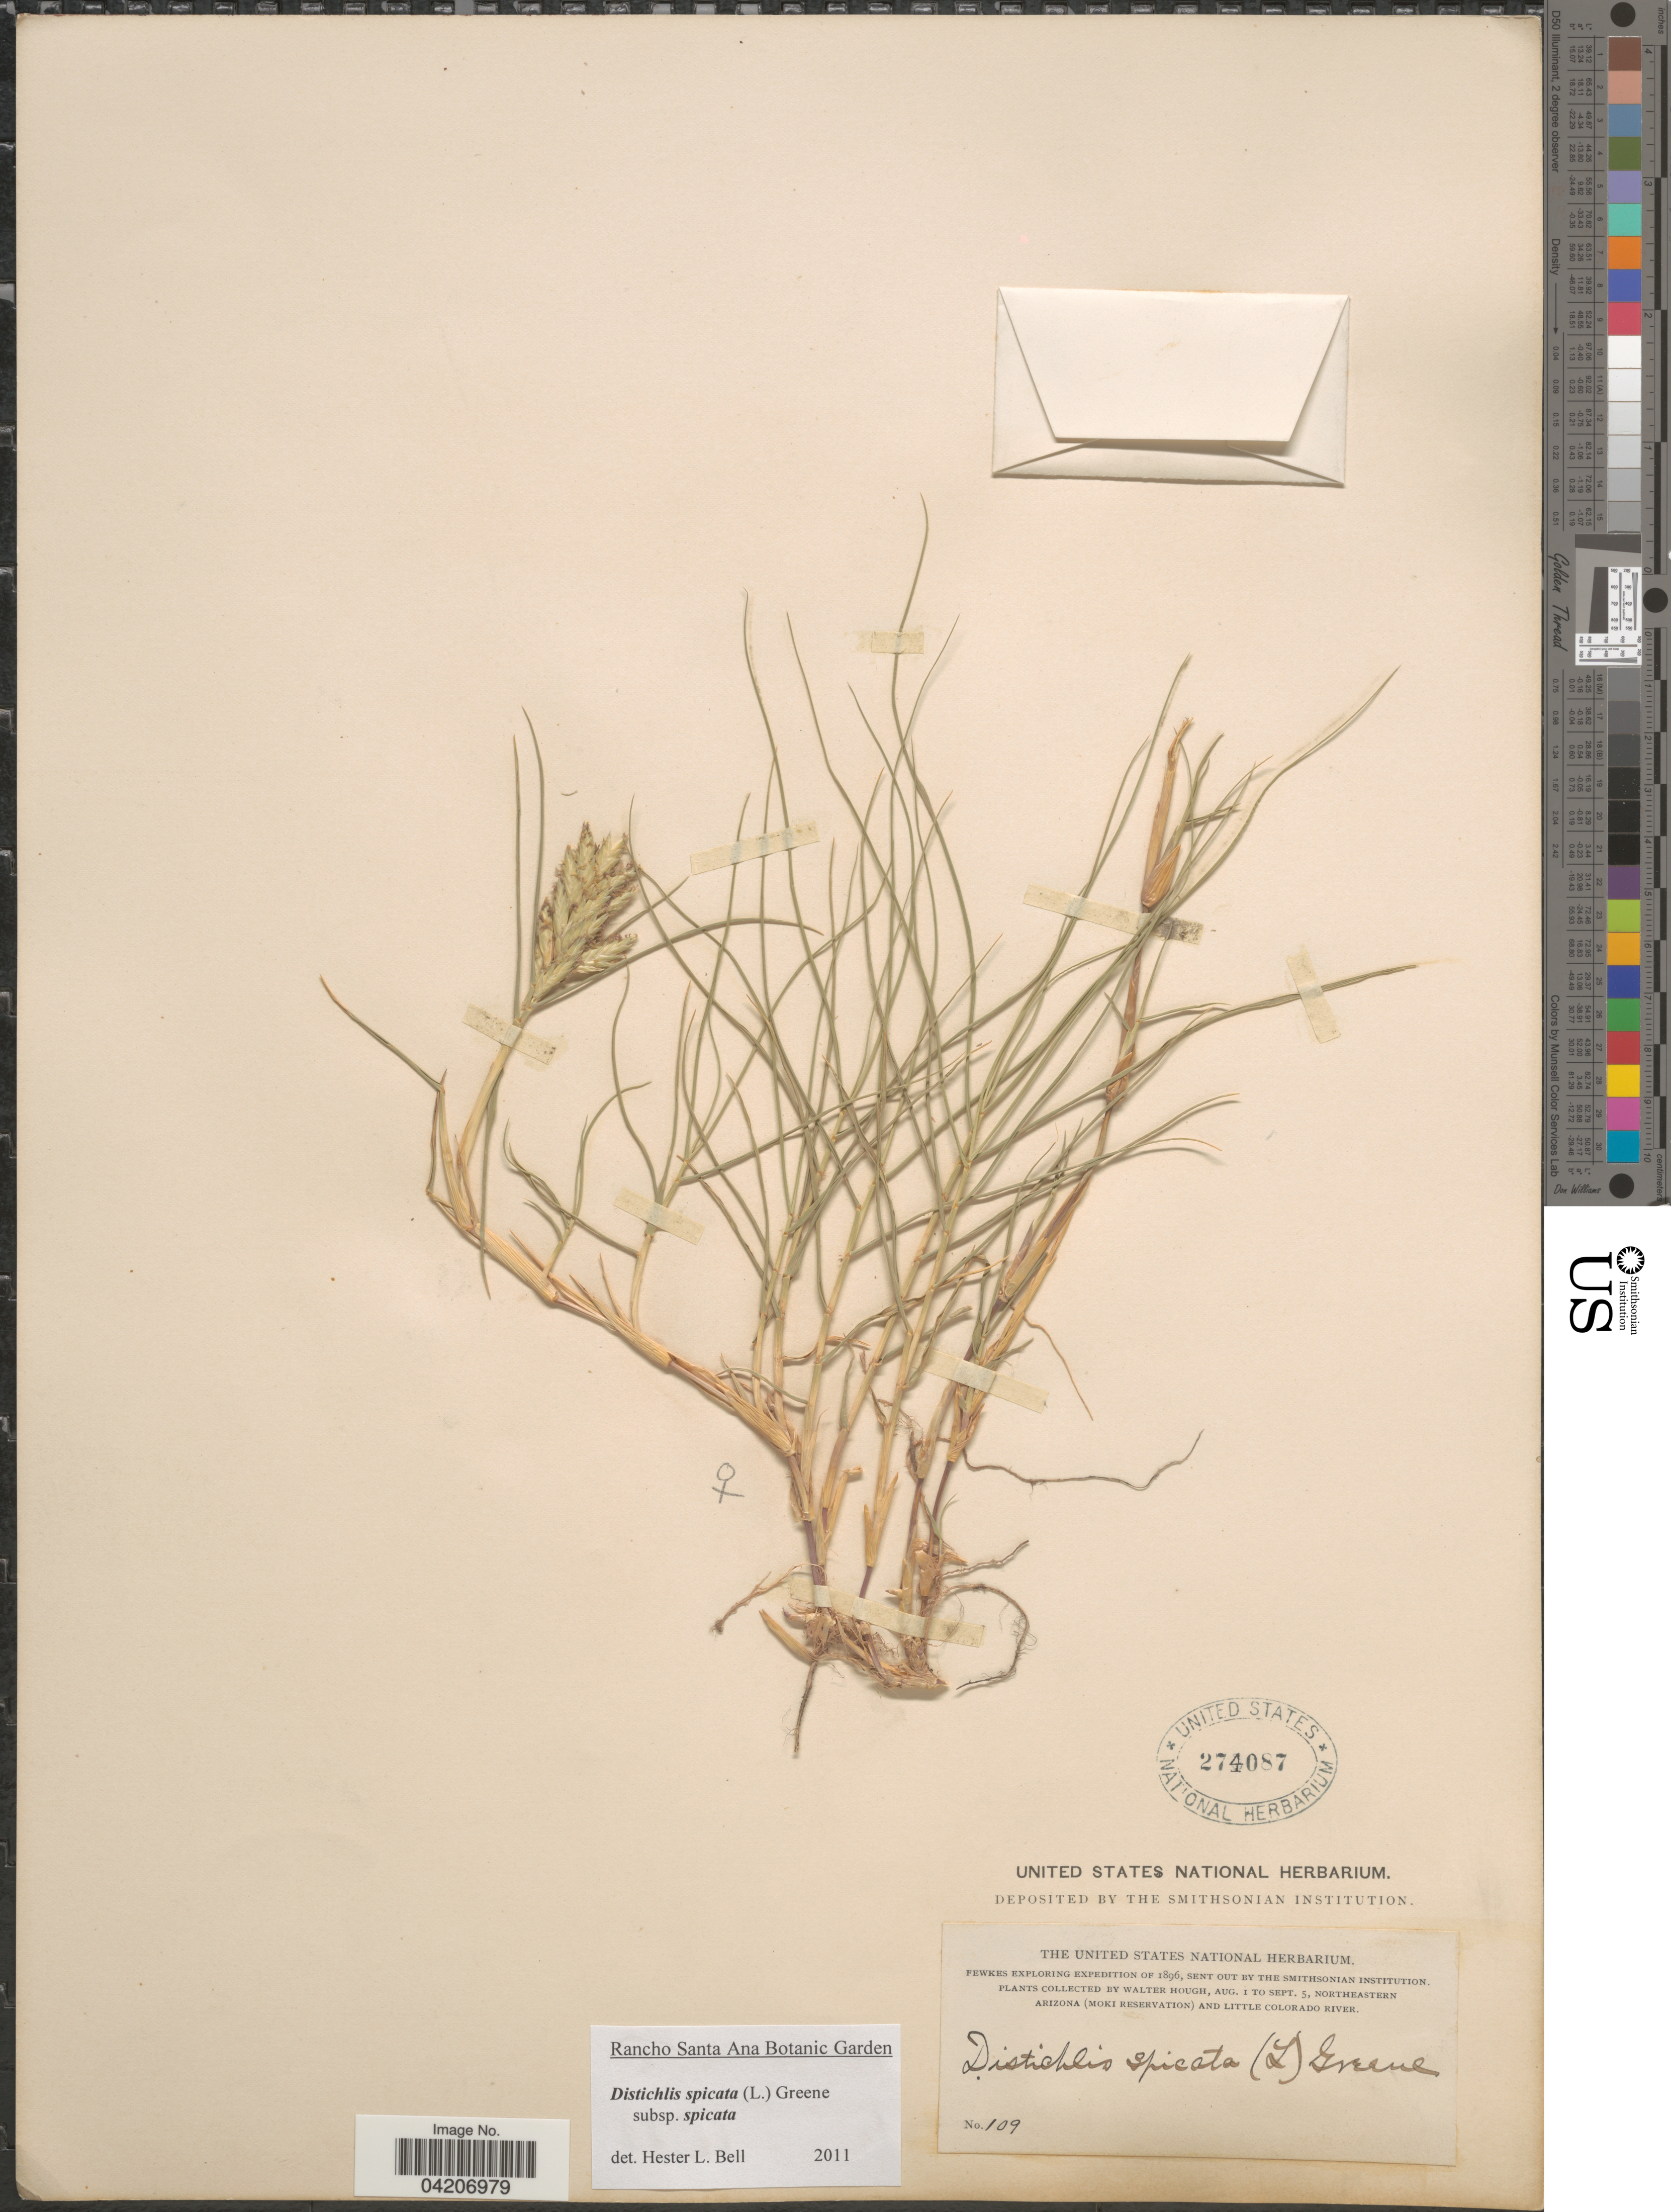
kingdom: Plantae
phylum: Tracheophyta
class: Liliopsida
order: Poales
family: Poaceae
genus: Distichlis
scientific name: Distichlis spicata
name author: (L.) Greene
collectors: W. Hough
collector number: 109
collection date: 1896-08-01/1896-09-05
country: United States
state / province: Arizona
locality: Fewkes Exploring Expedition of 1896. Northeastern Arizona (Moki Reservation) and Little Colorado river.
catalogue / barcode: US 274087